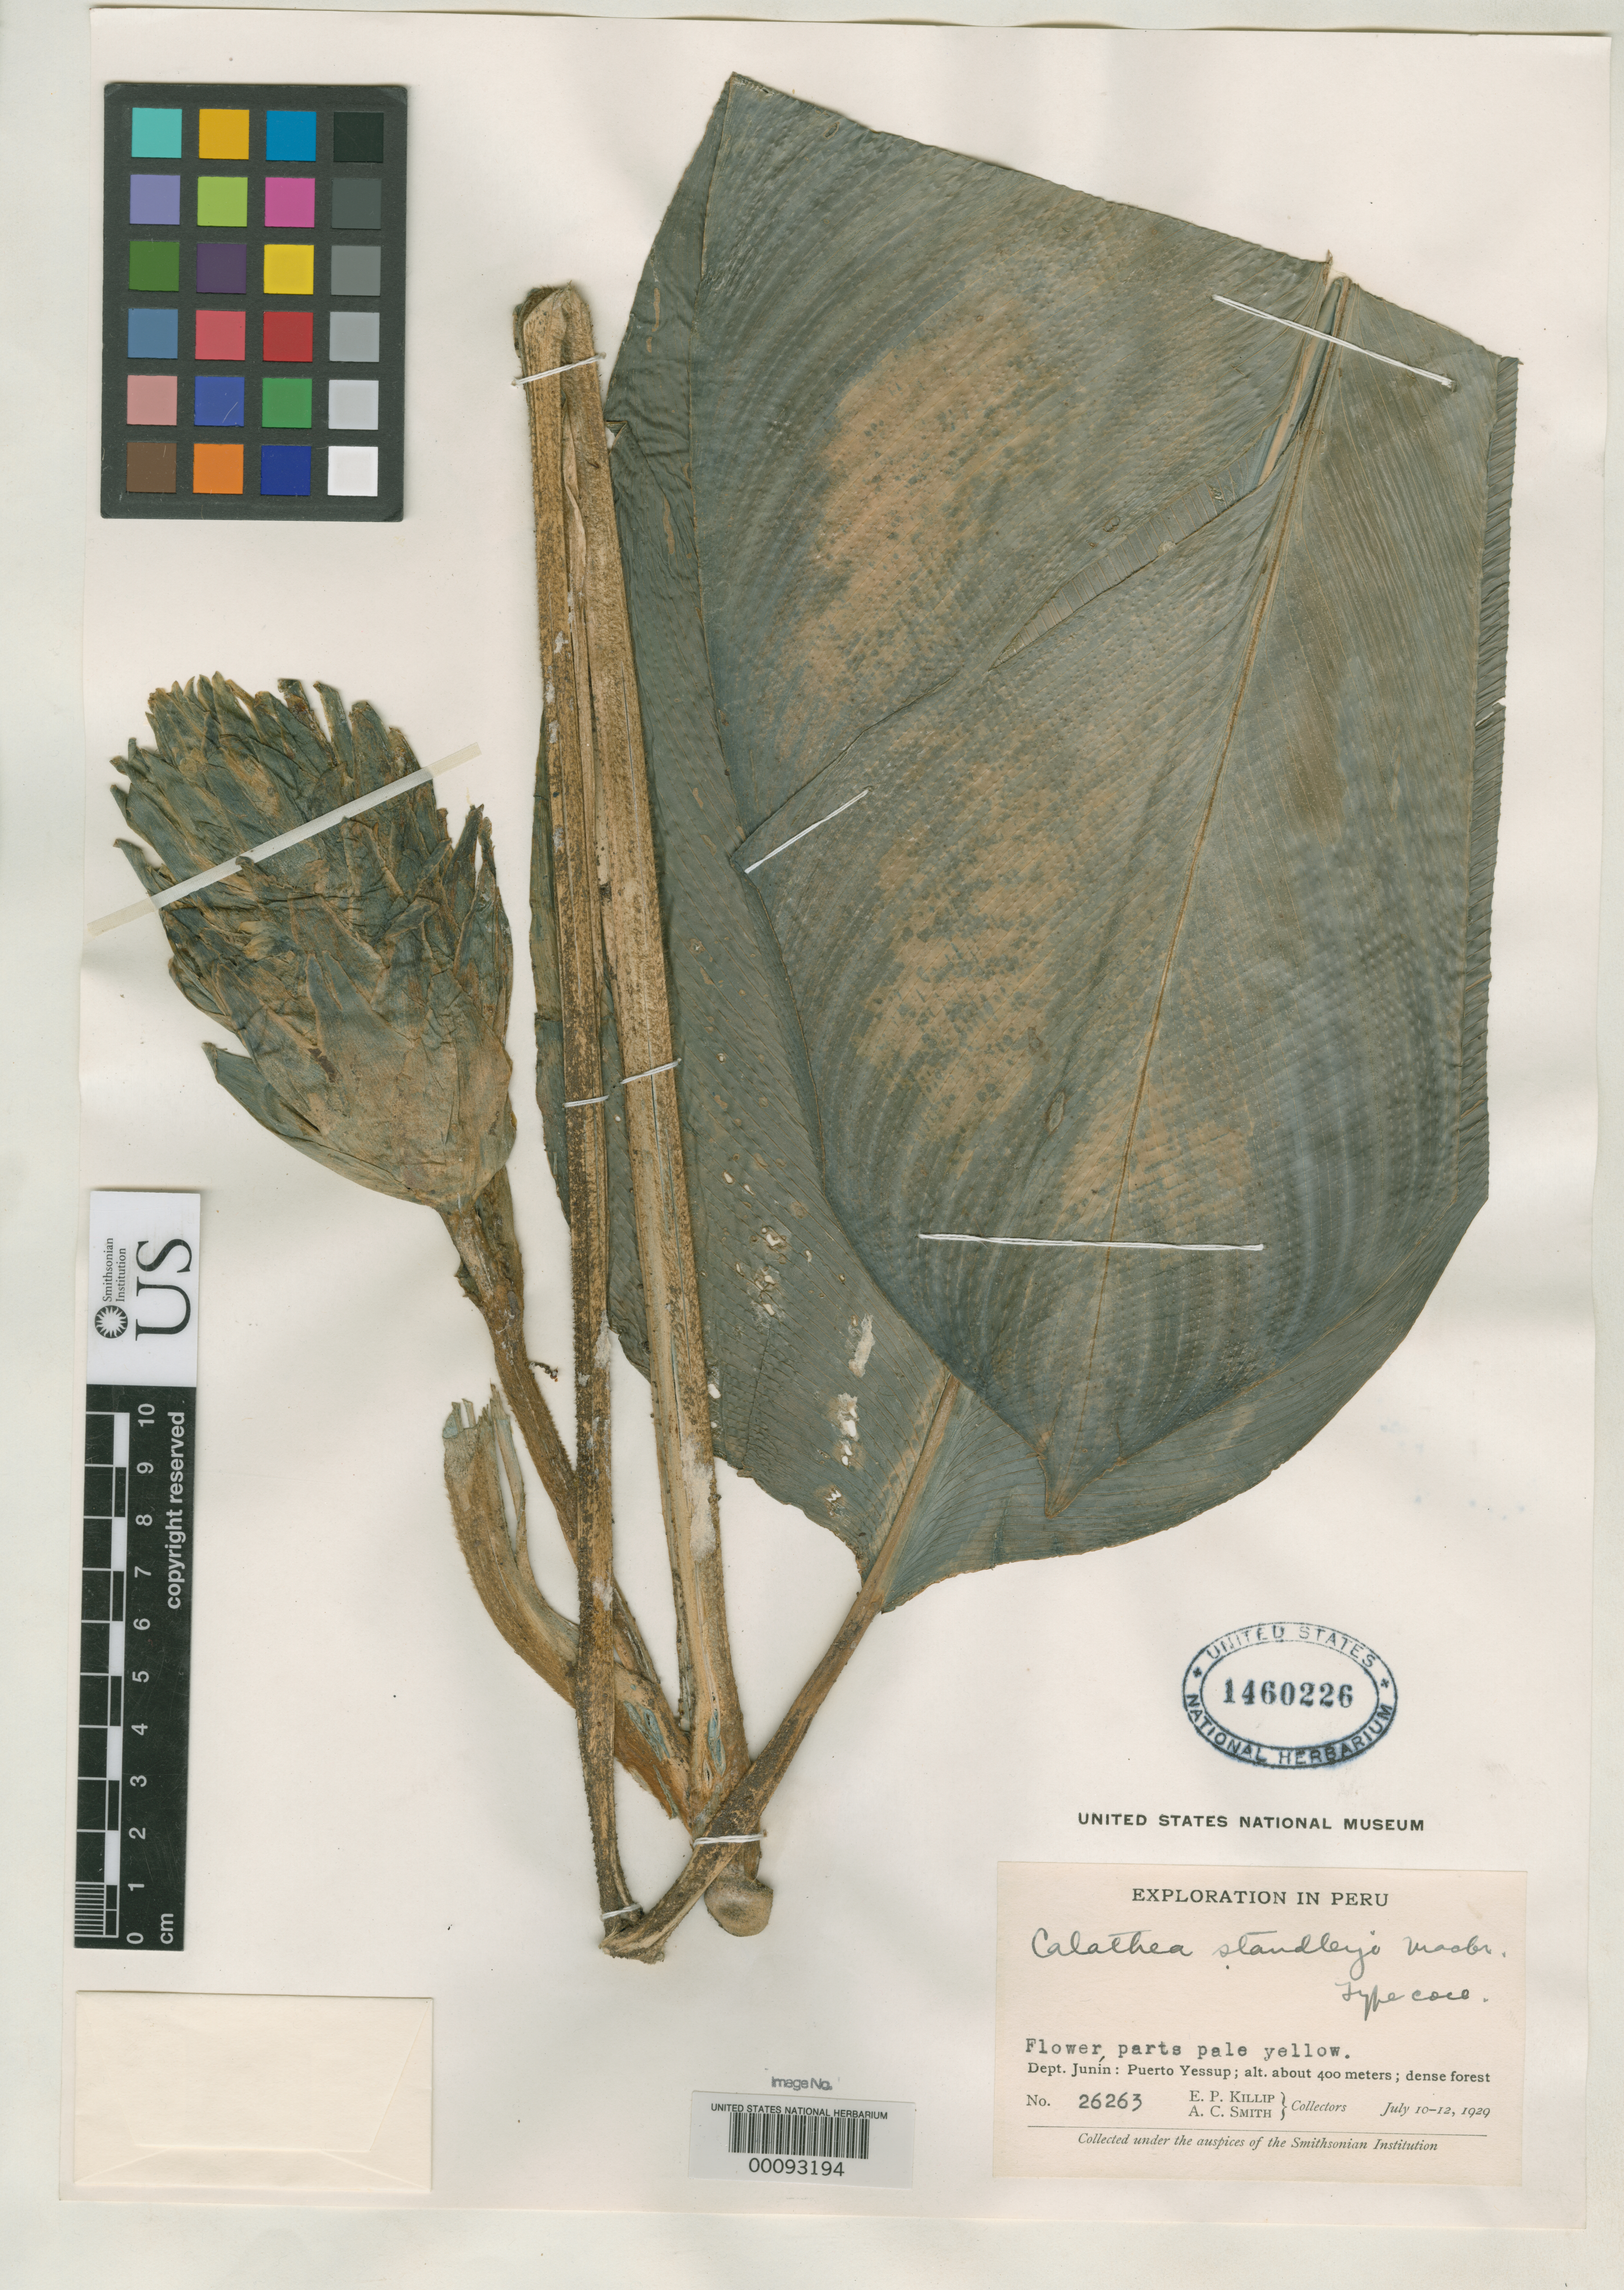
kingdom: Plantae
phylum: Tracheophyta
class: Liliopsida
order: Zingiberales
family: Marantaceae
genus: Calathea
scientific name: Calathea standleyi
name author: J.F. Macbr.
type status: Isotype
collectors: E. P. Killip & A. C. Smith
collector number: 26263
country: Peru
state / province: Junín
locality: Puerto Yessup.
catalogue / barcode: US 1460226